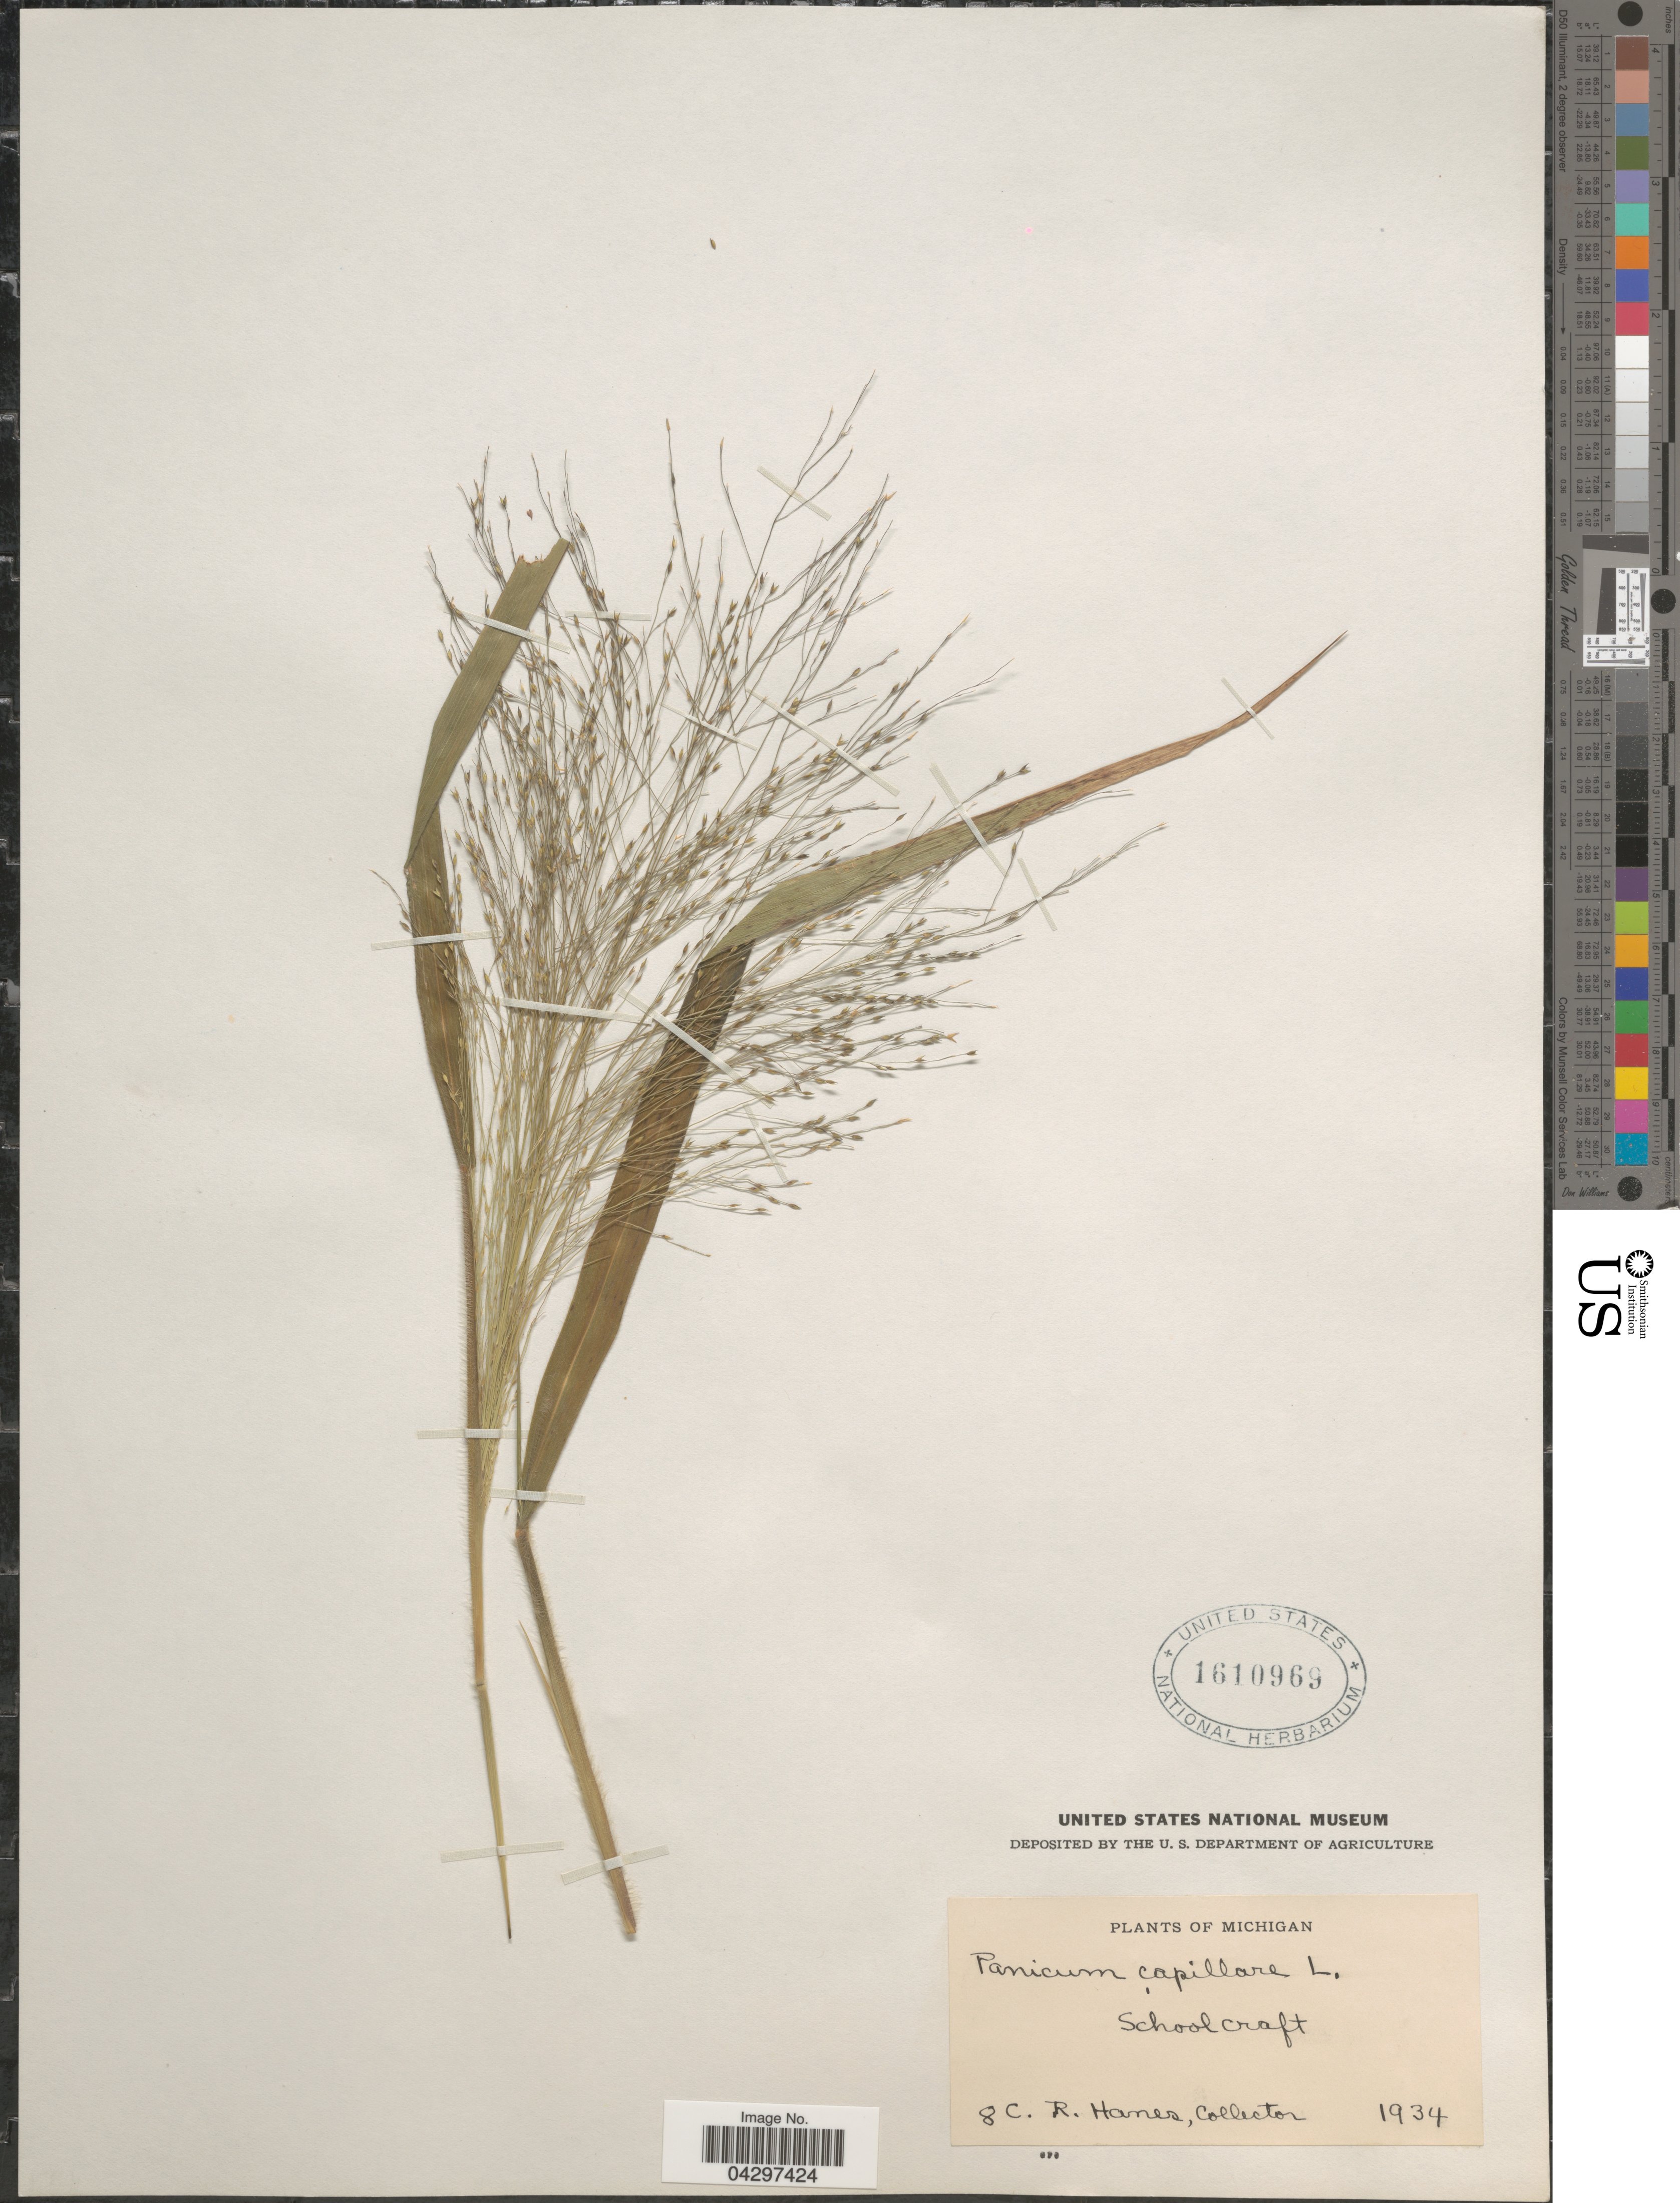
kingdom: Plantae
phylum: Tracheophyta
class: Liliopsida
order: Poales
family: Poaceae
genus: Panicum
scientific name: Panicum capillare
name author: L.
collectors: C. Hanes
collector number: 8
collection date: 1934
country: United States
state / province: Michigan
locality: School craft.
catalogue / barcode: US 1610969